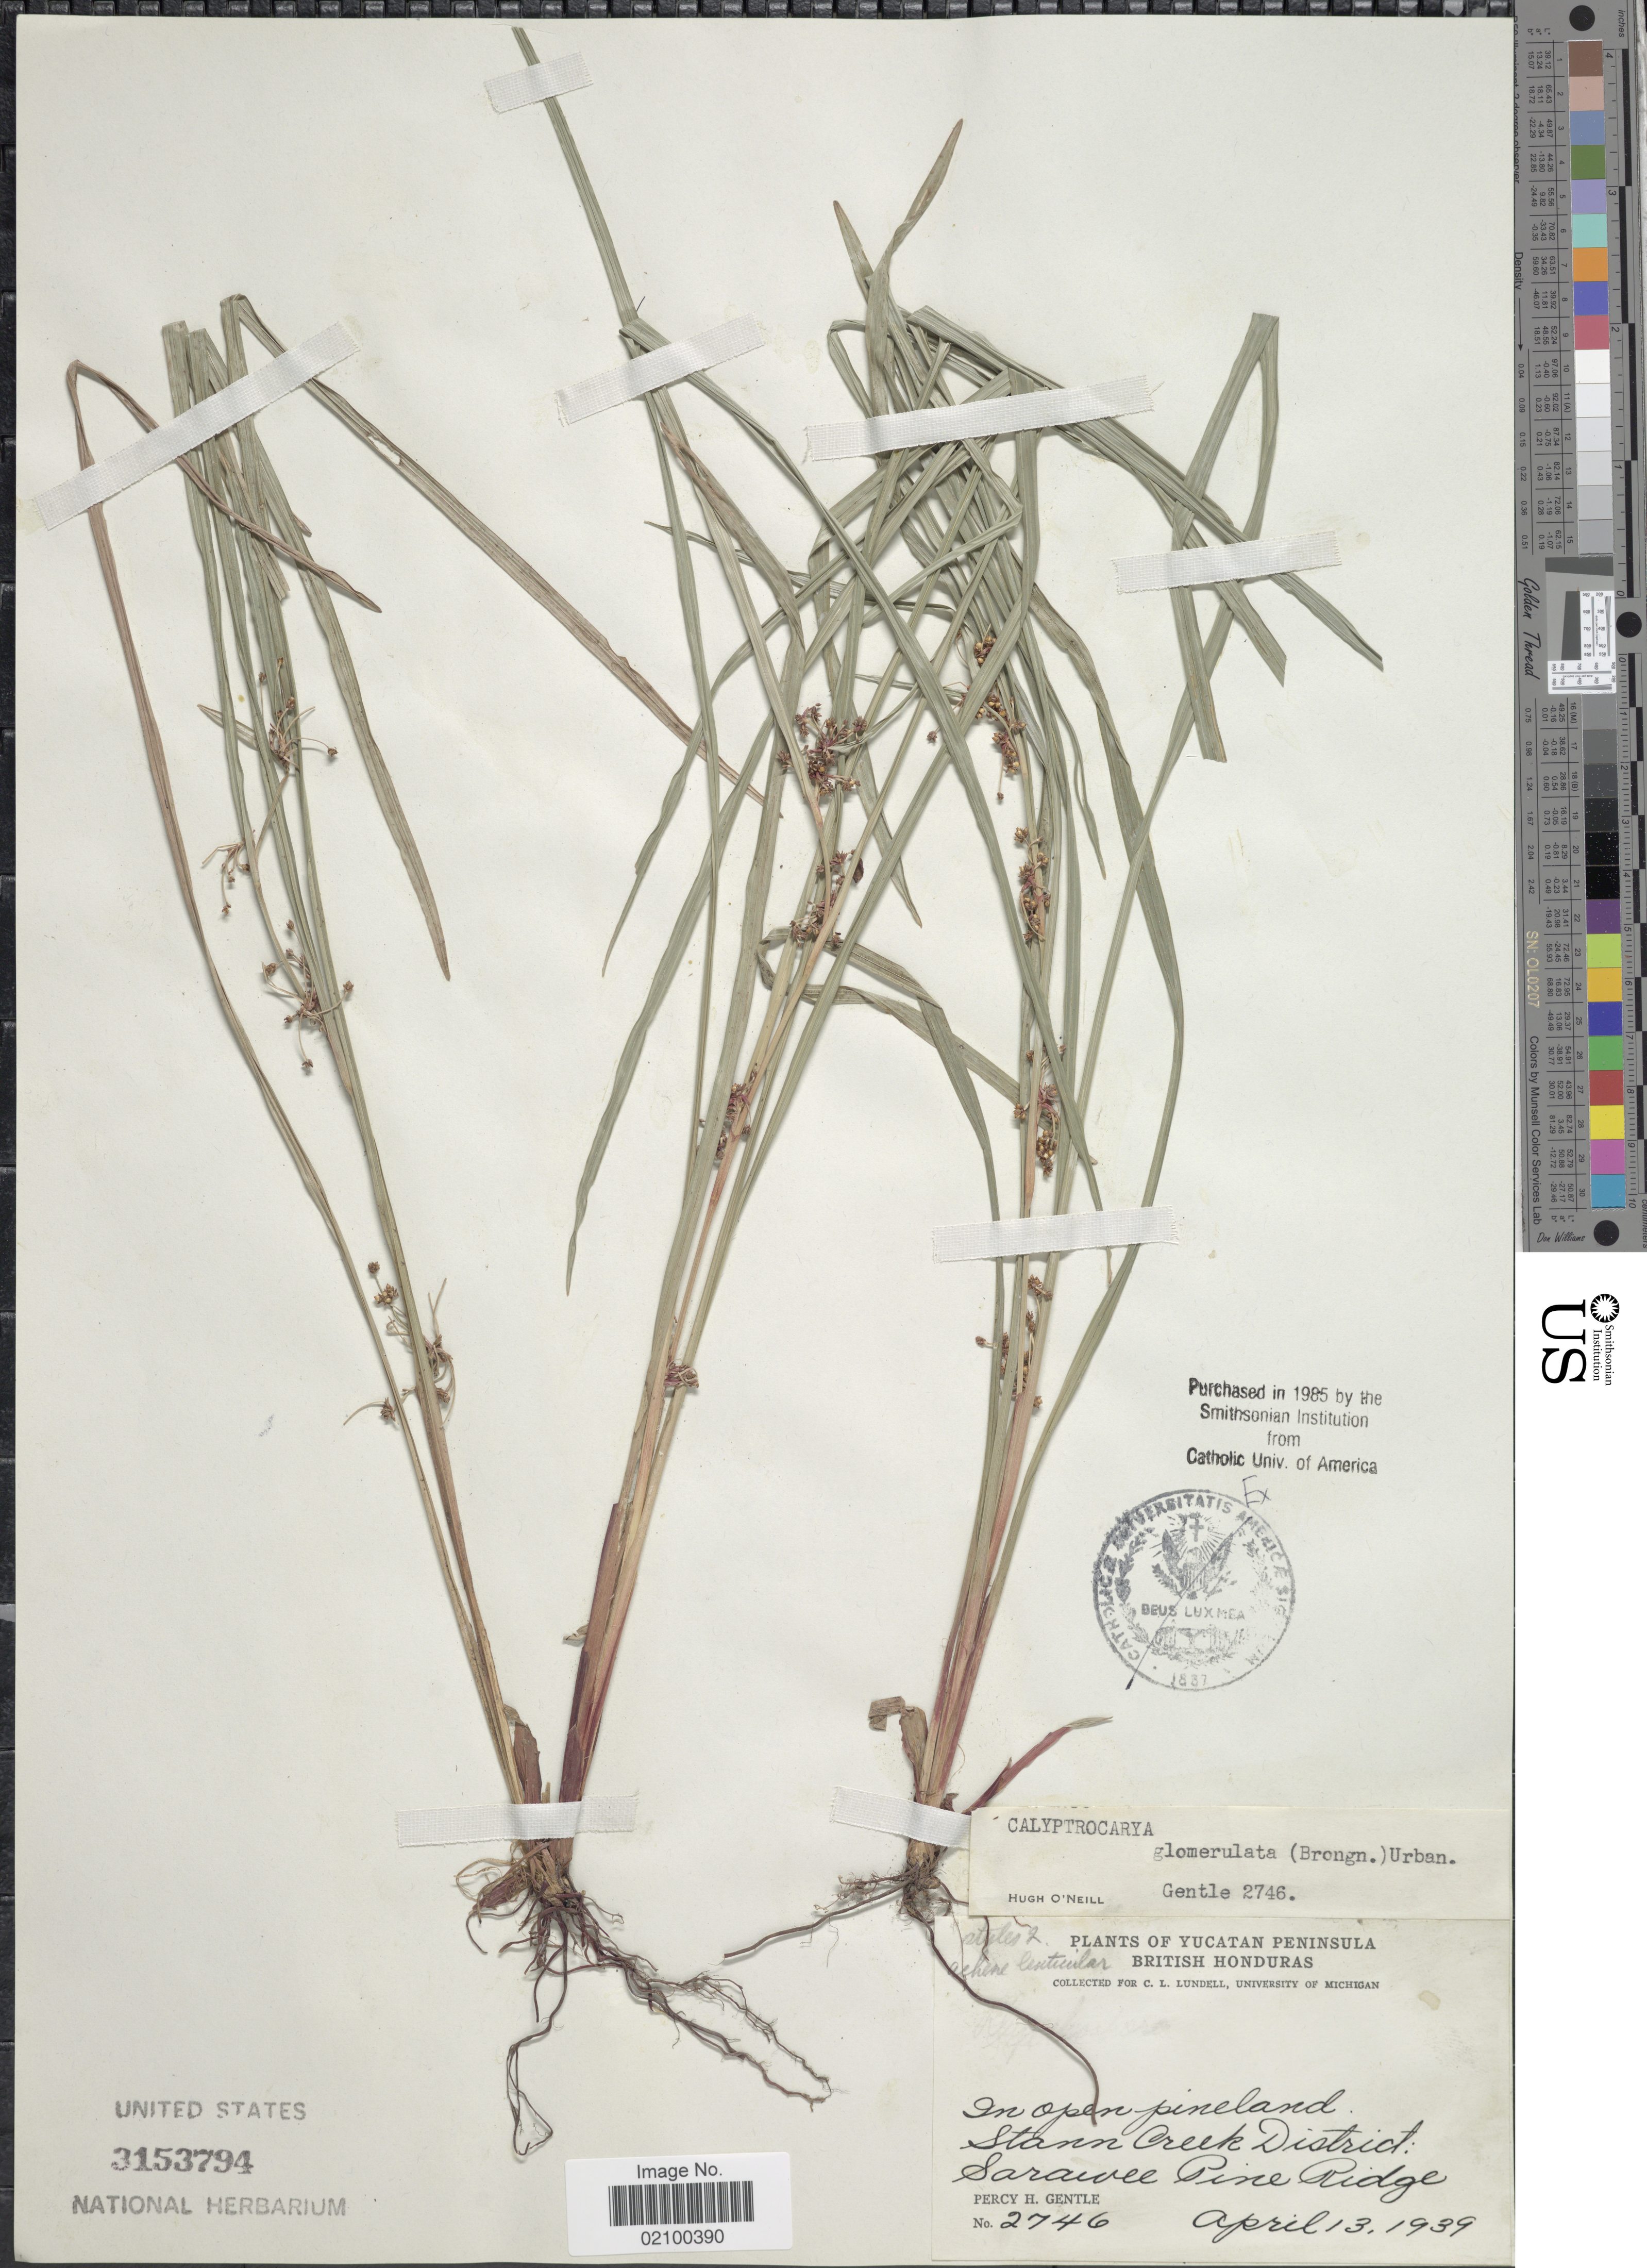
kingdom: Plantae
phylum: Tracheophyta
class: Liliopsida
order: Poales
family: Cyperaceae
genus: Calyptrocarya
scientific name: Calyptrocarya glomerulata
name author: (Brongn.) Urb.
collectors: P. H. Gentle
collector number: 2746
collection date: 1939-04-13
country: Belize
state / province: Stann Creek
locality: Yucatan Peninsula. British Honduras. Stann Creek District. Sarawee Pine Ridge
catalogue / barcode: US 3153794